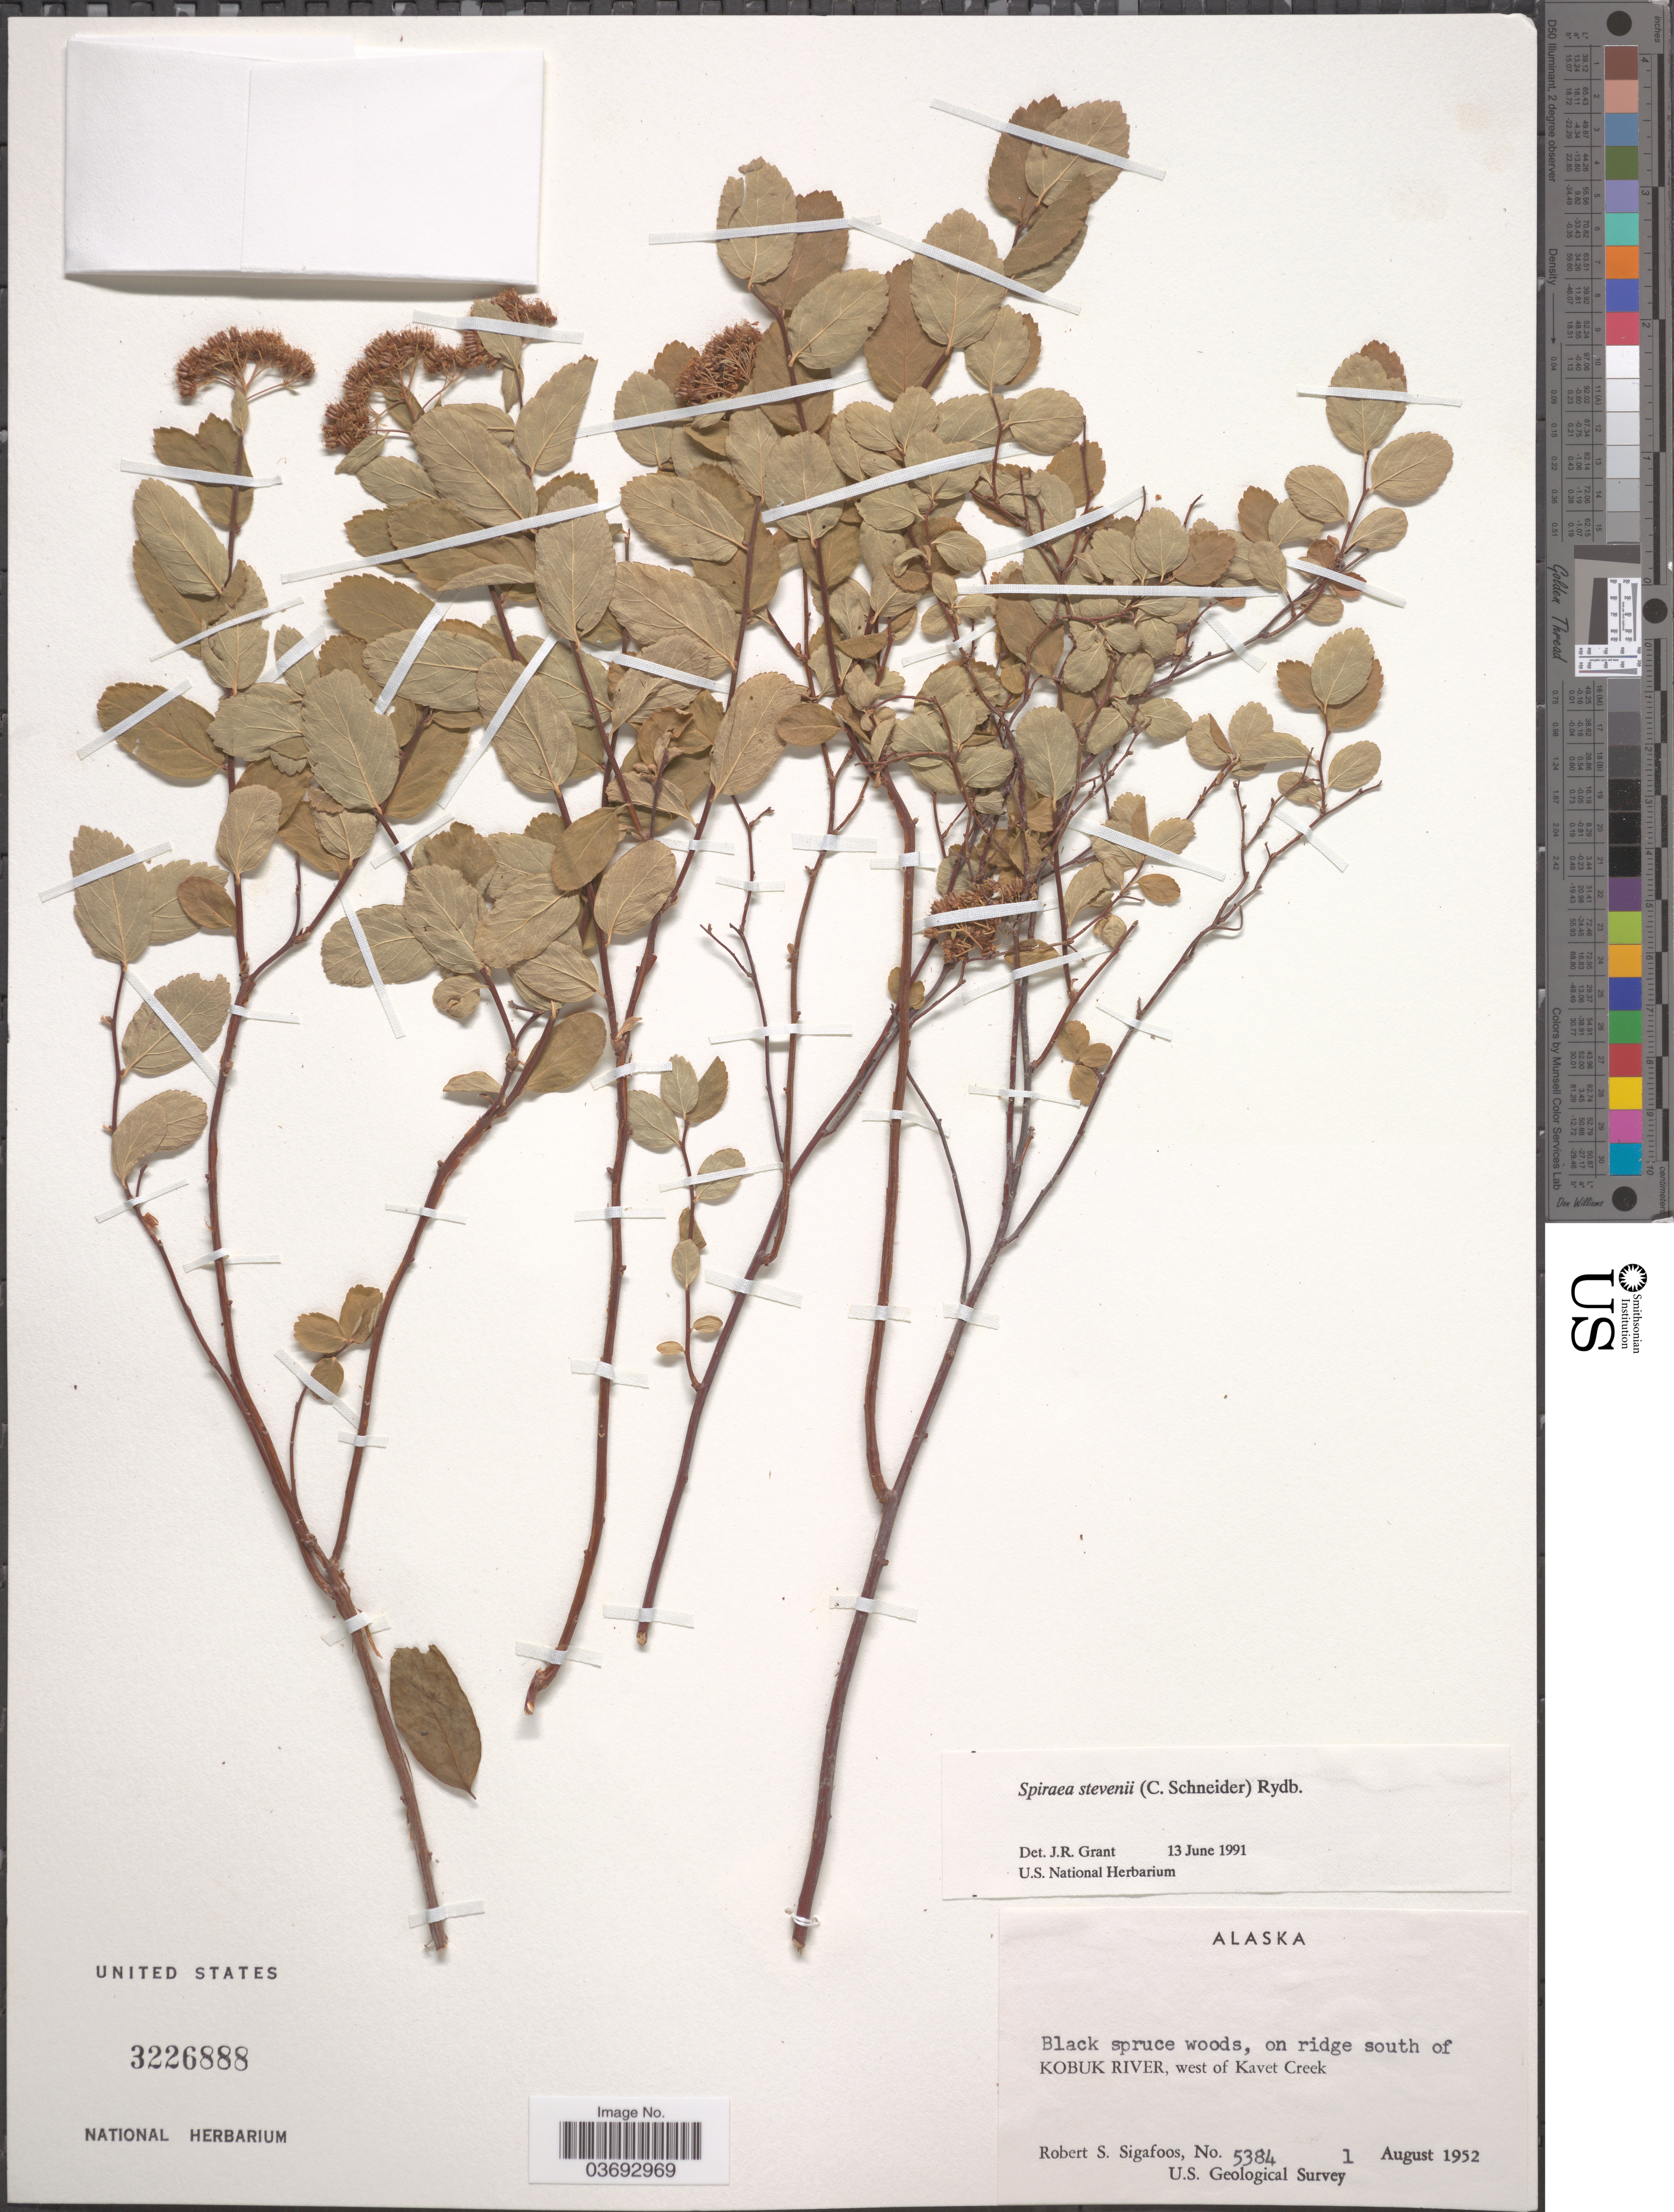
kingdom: Plantae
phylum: Tracheophyta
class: Magnoliopsida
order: Rosales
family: Rosaceae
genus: Spiraea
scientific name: Spiraea stevenii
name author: (C.K. Schneid.) Rydb.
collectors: R. Sigafoos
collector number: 5384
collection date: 1952-08-01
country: United States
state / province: Alaska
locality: Black spruce woods, on ridge south of Kobuk River, west of Kavet Creek.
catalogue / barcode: US 3226888